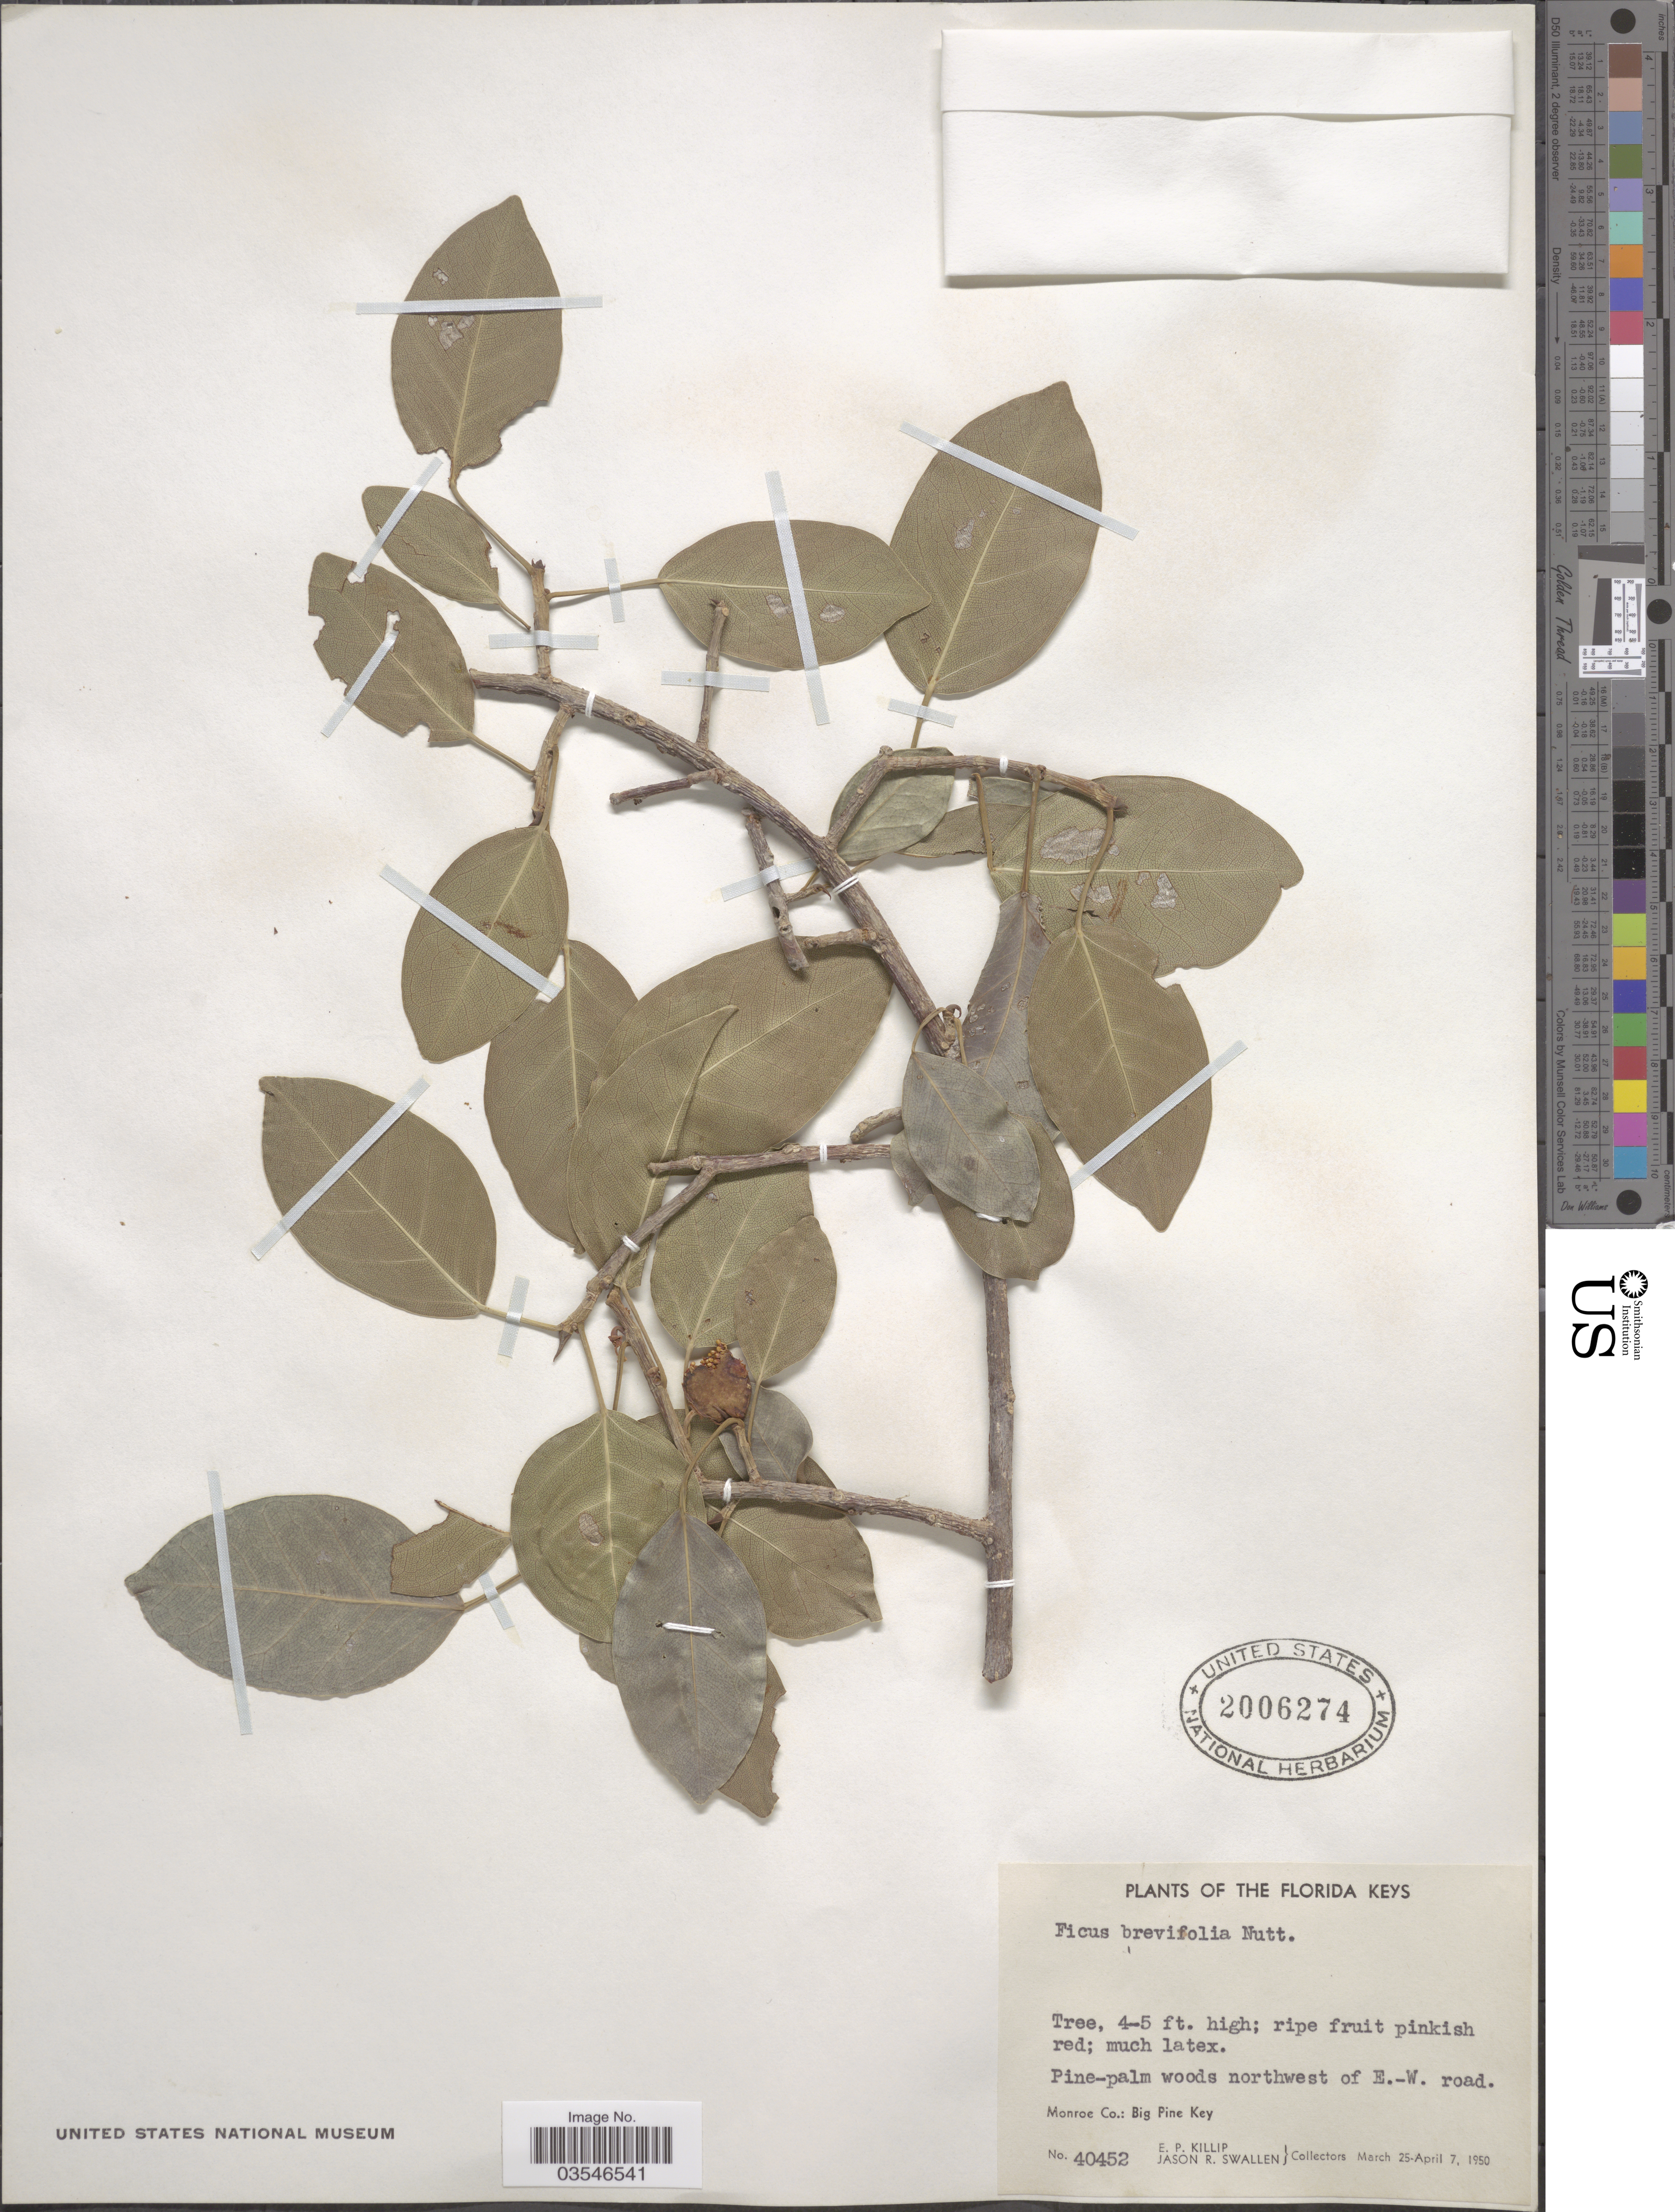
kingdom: Plantae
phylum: Tracheophyta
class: Magnoliopsida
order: Rosales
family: Moraceae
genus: Ficus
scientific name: Ficus brevifolia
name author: Nutt.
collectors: E. P. Killip & J. R. Swallen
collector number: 40452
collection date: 1950-03-25/1950-04-07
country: United States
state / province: Florida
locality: The Florida Keys. Northwest of E.-W. road. Monroe Co.: Big Pine Key.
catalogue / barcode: US 2006274